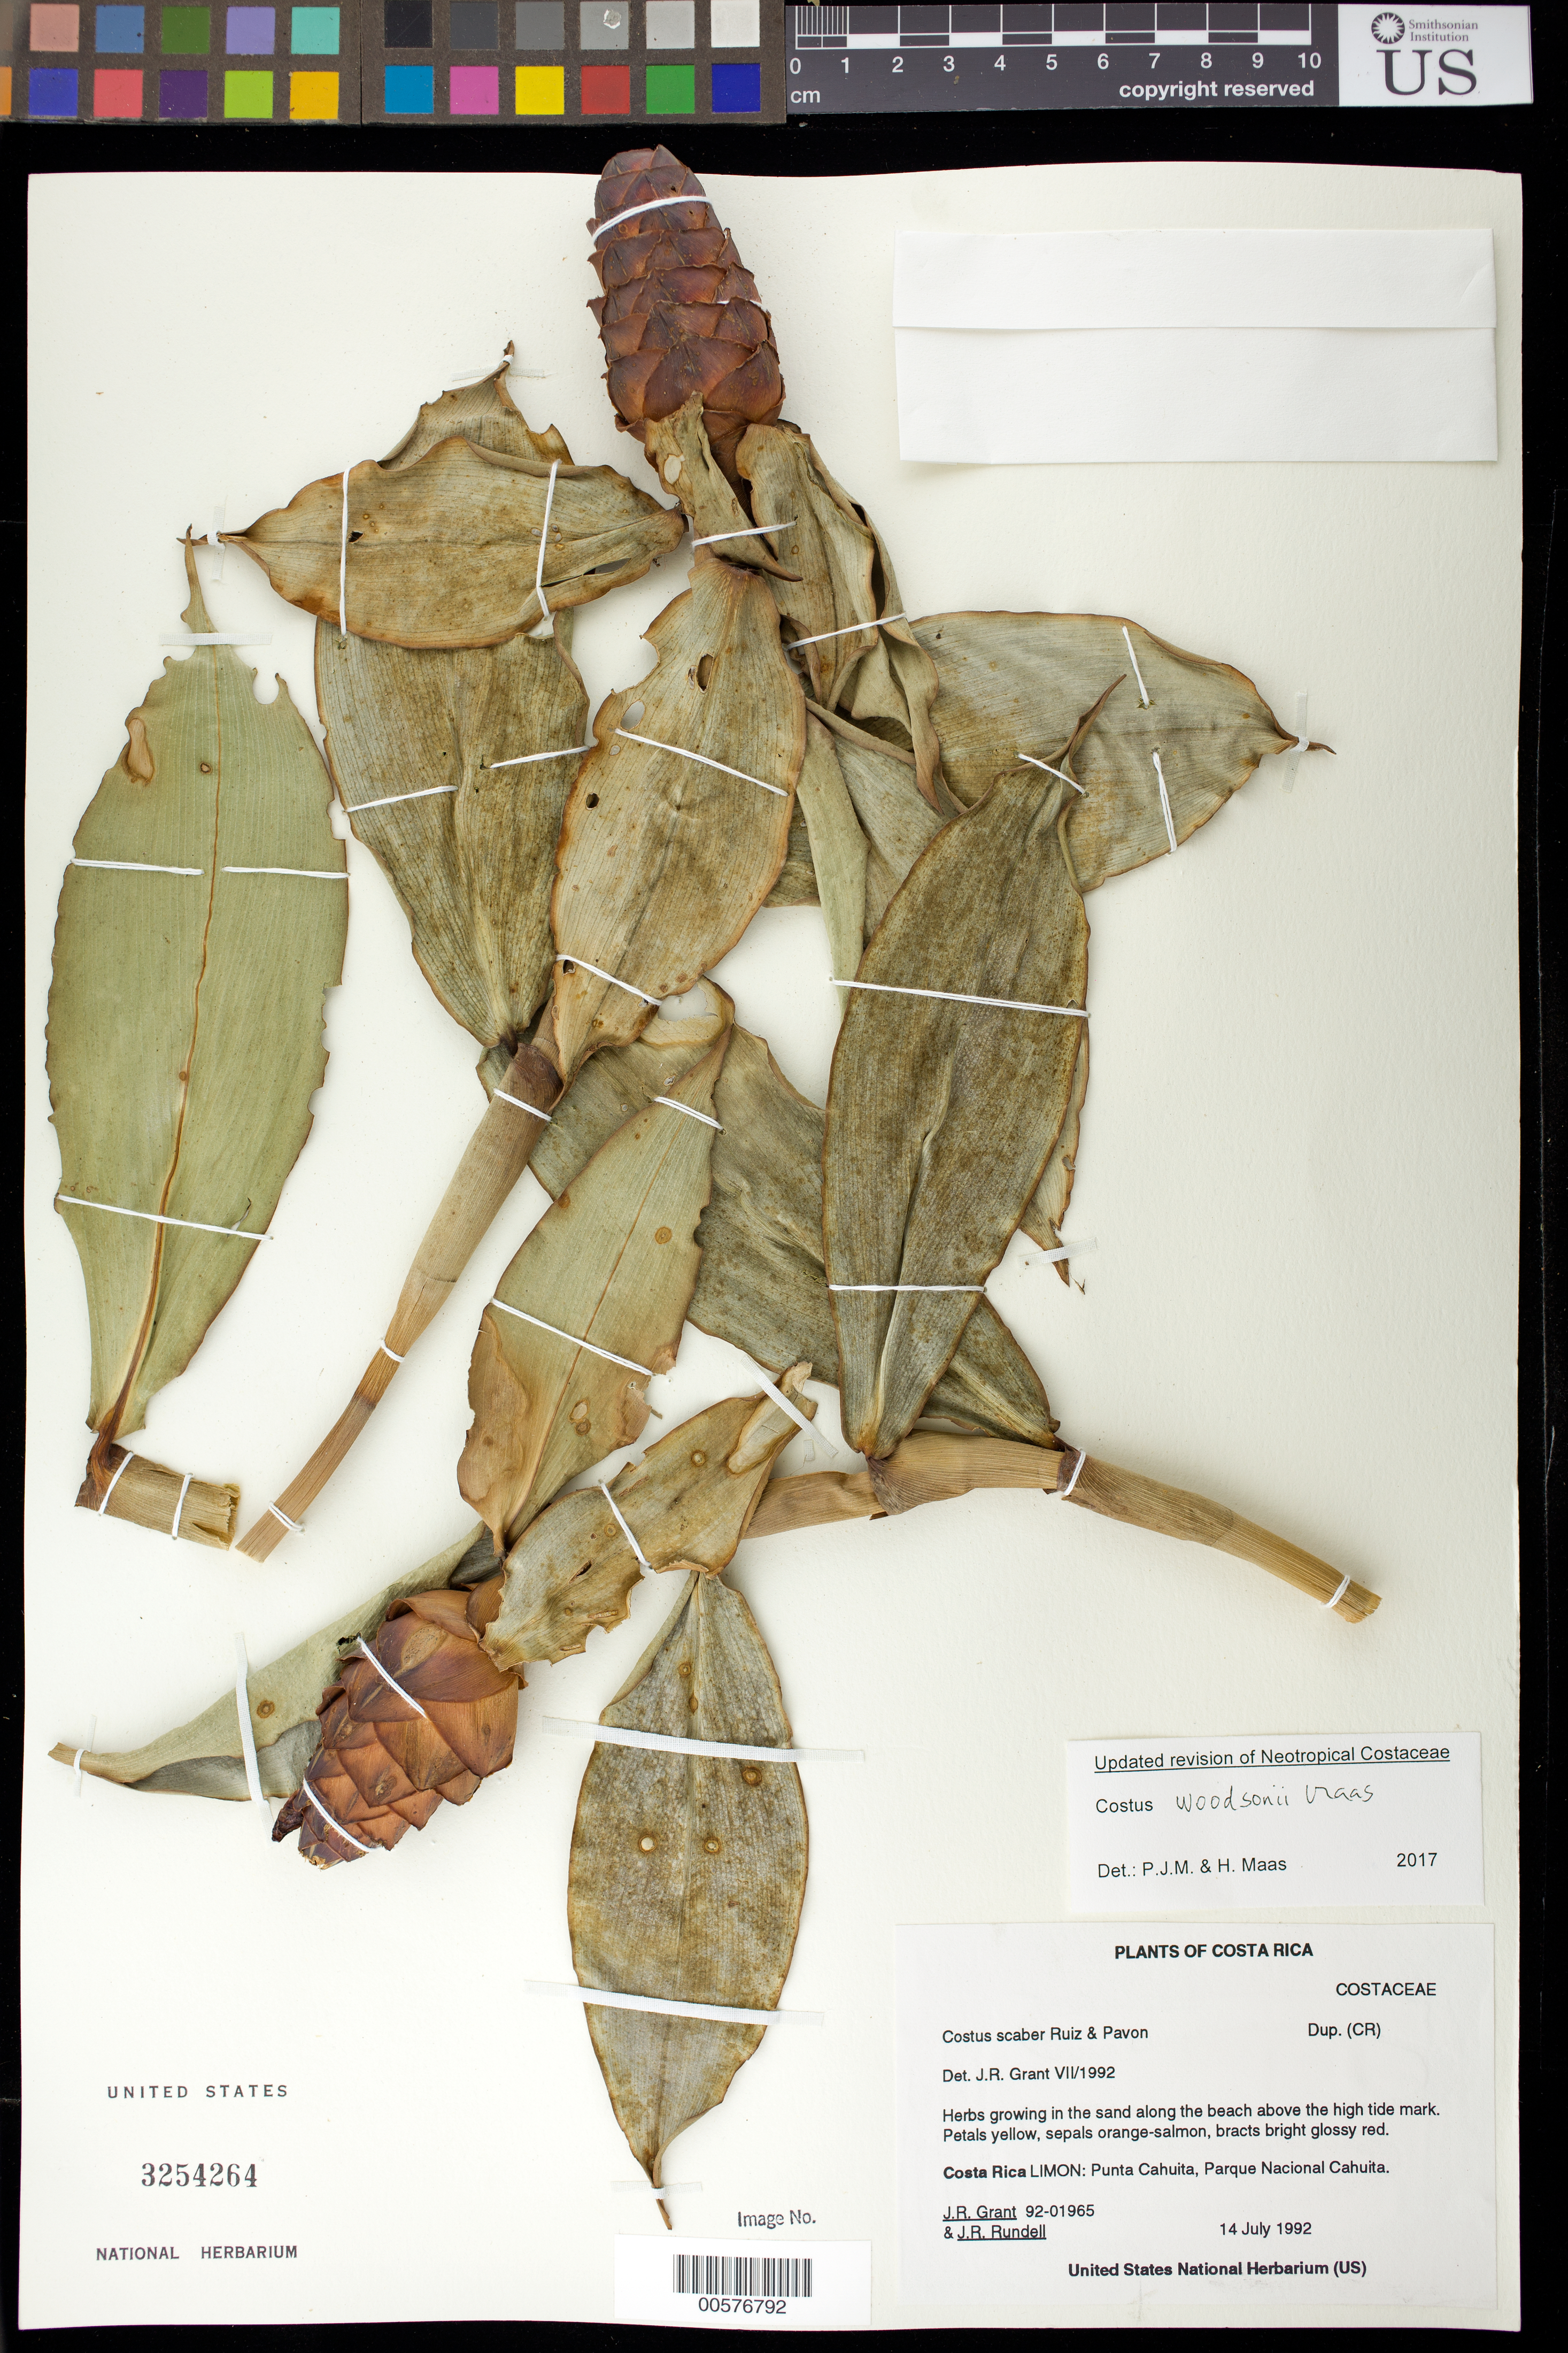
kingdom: Plantae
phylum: Tracheophyta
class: Liliopsida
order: Zingiberales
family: Costaceae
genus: Costus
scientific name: Costus woodsonii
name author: Maas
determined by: Maas, Paul J.; Maas, H.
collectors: J. Grant & J. R. Rundell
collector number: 92-01965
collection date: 1992-07-14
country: Costa Rica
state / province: Limón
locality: Punta Cahuita, Parque Nacional cahuita, in the sand along the beach above the high tide mark.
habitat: Herbs growing in the sand along the beach above the high tide mark.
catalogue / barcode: US 3254264